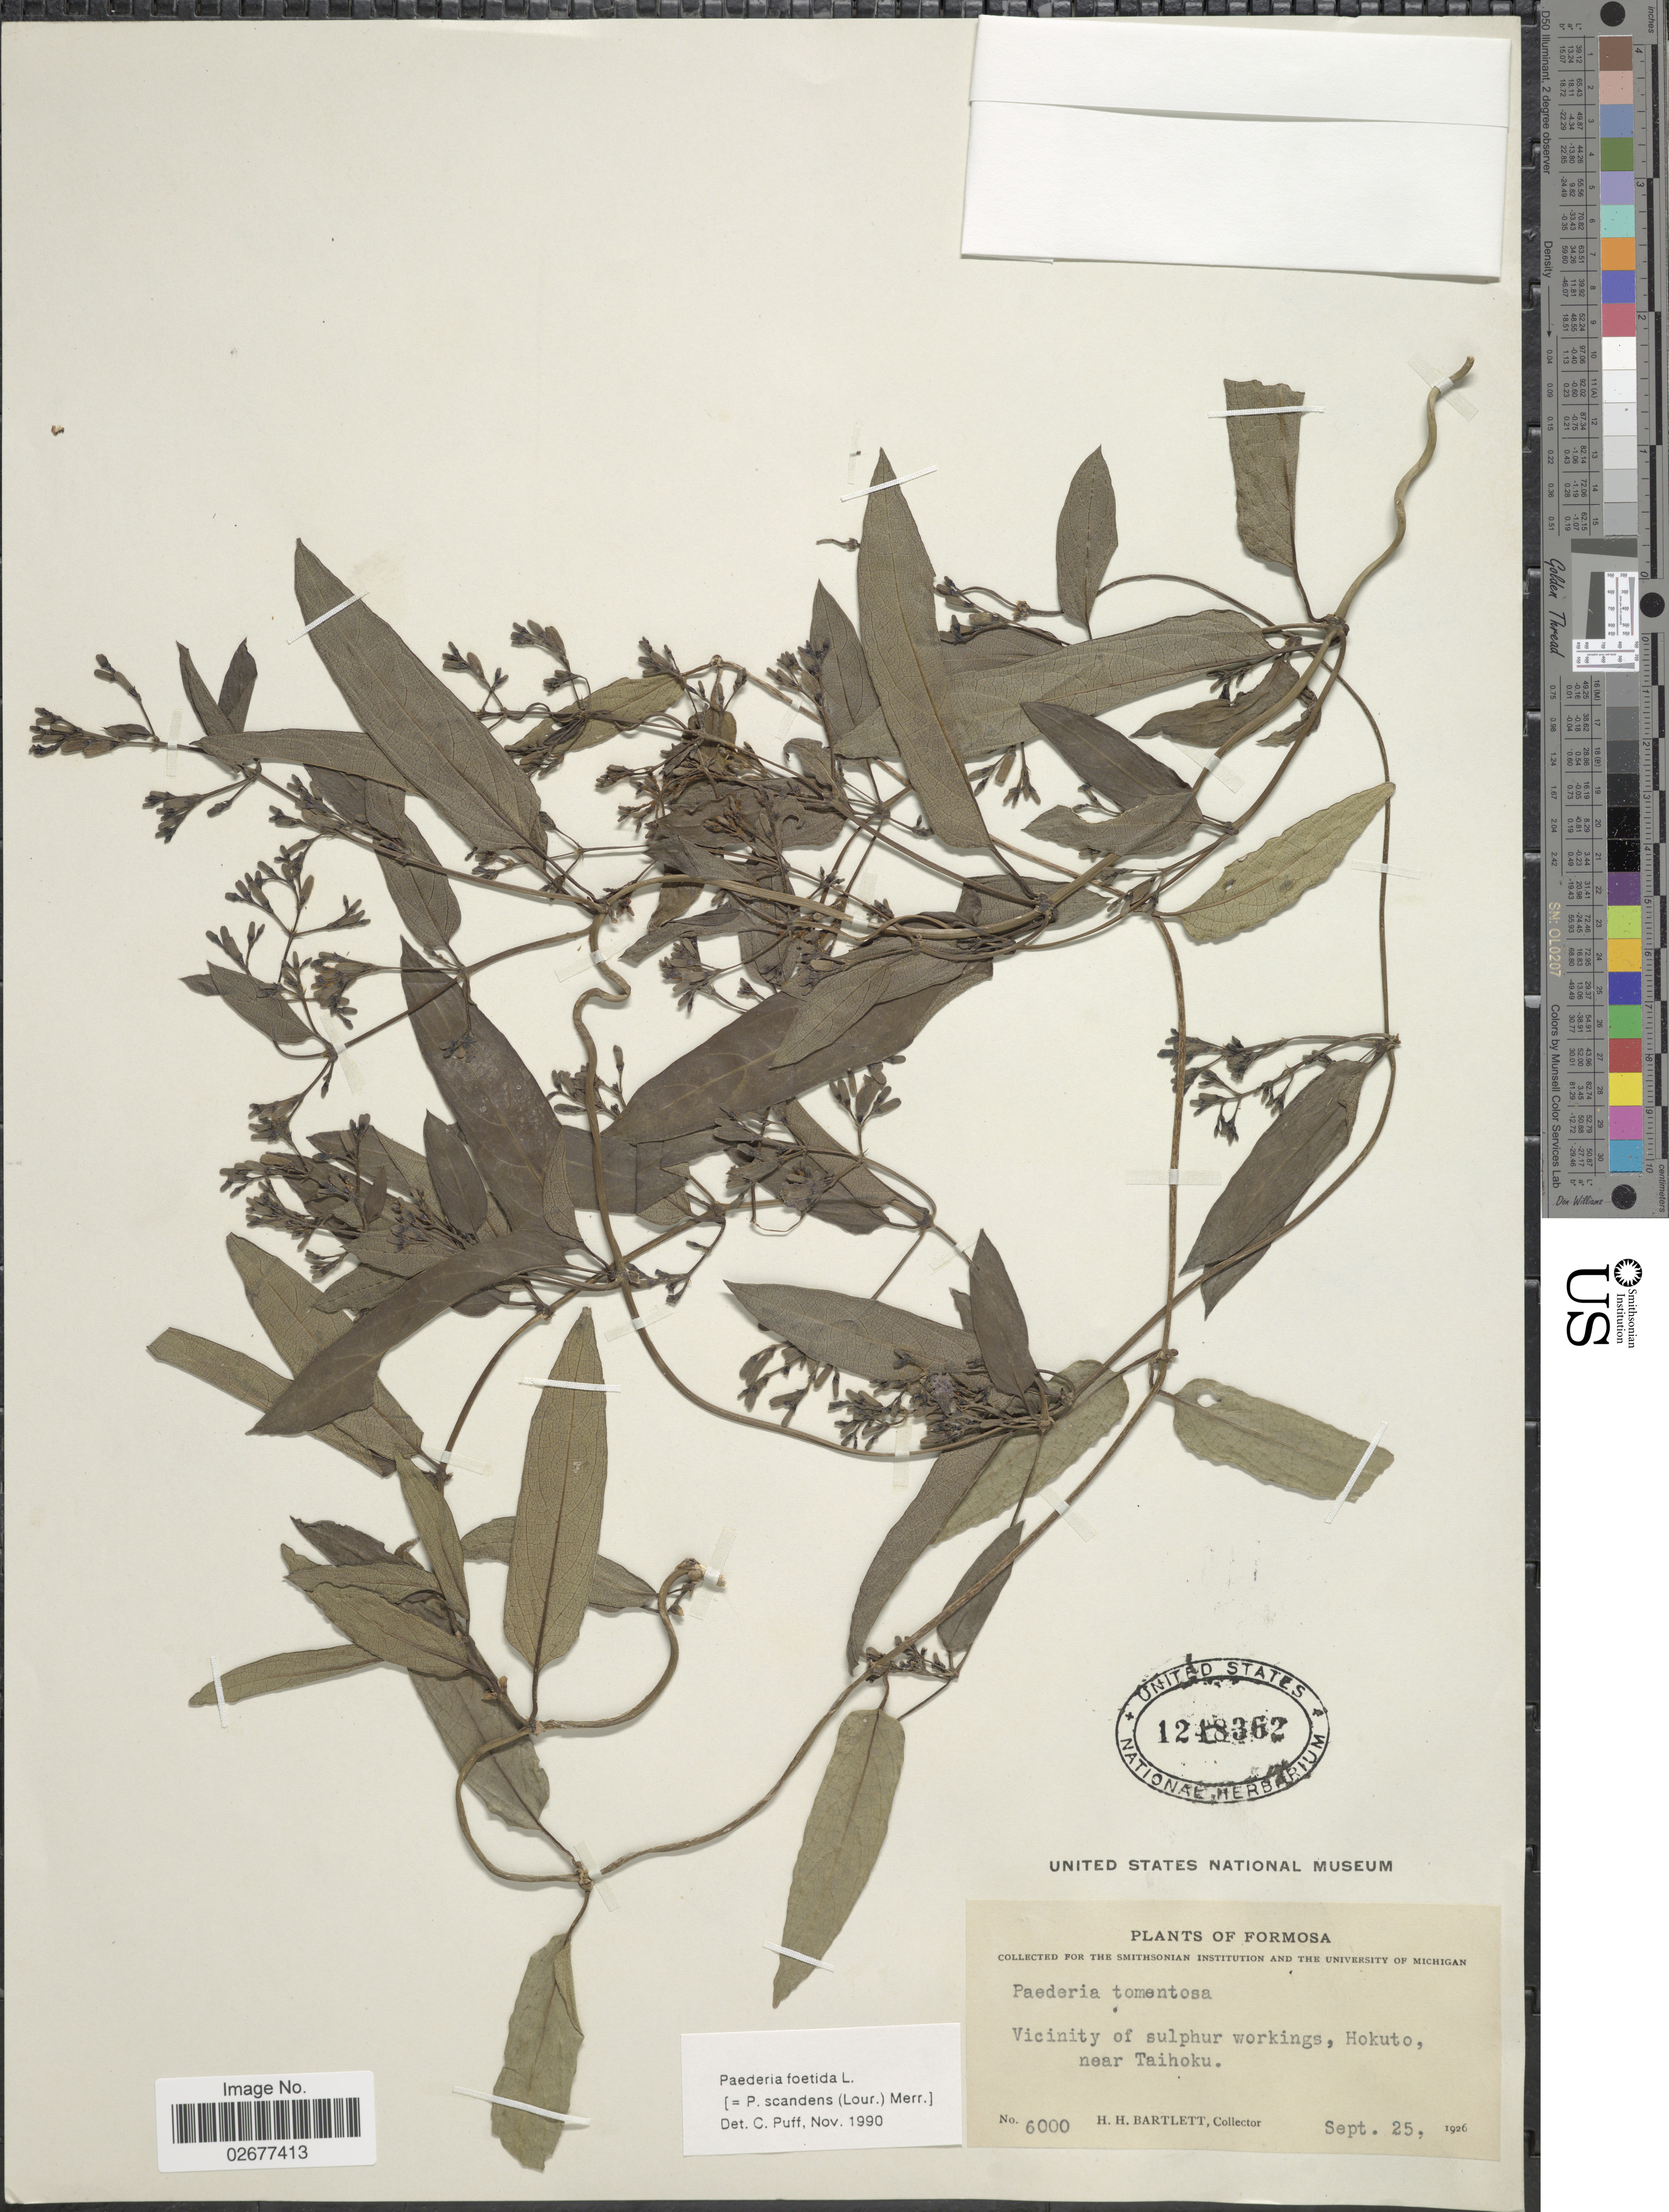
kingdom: Plantae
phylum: Tracheophyta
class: Magnoliopsida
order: Gentianales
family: Rubiaceae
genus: Paederia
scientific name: Paederia foetida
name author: L.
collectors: H. H. Bartlett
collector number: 6000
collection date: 1926-09-25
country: Taiwan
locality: Formosa. Vicinity of sulphur workings, Hokuto, near Taihoku.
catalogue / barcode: US 1248362